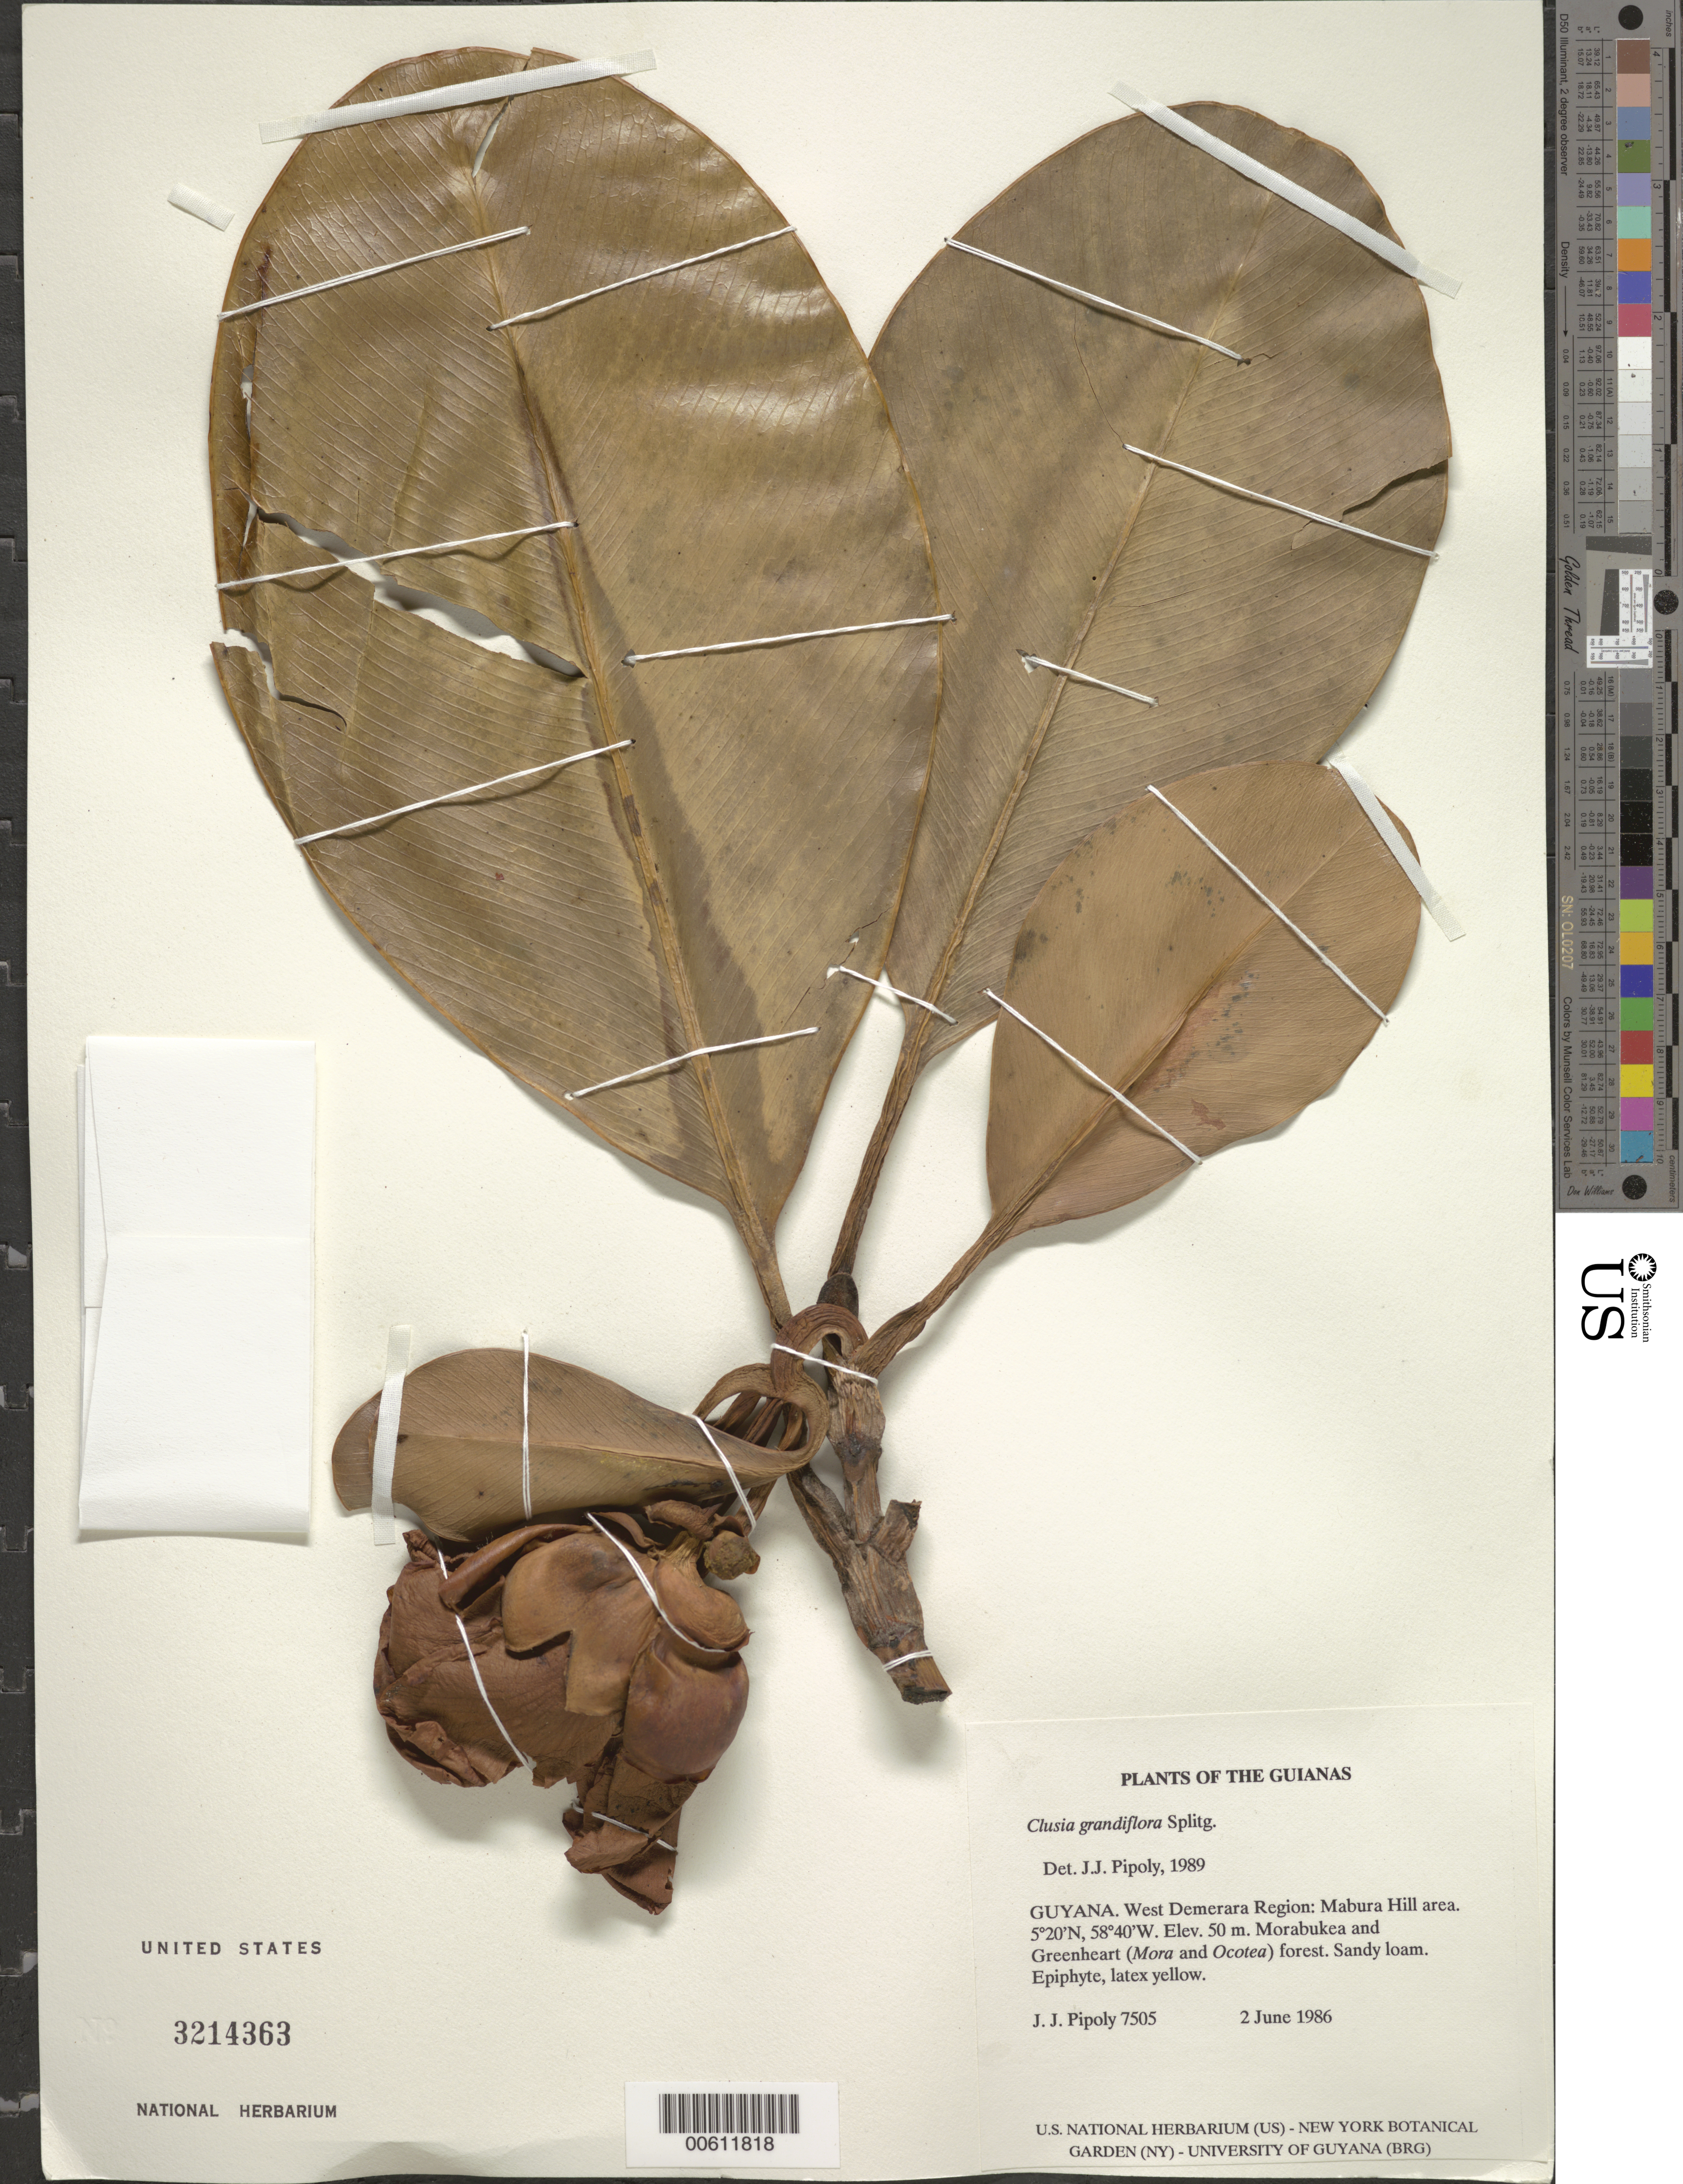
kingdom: Plantae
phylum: Tracheophyta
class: Magnoliopsida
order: Malpighiales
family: Clusiaceae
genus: Clusia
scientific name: Clusia grandiflora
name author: Splitg.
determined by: Pipoly, J. J., III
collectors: J. J. Pipoly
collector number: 7505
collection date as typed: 2 June 1986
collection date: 1986-06-02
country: Guyana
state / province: U. Demerara-Berbice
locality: Mabura Hill area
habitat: Morabukea and Greenheart (Mora and Ocotea) forest. Sandy loam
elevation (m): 50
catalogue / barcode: US 3214363